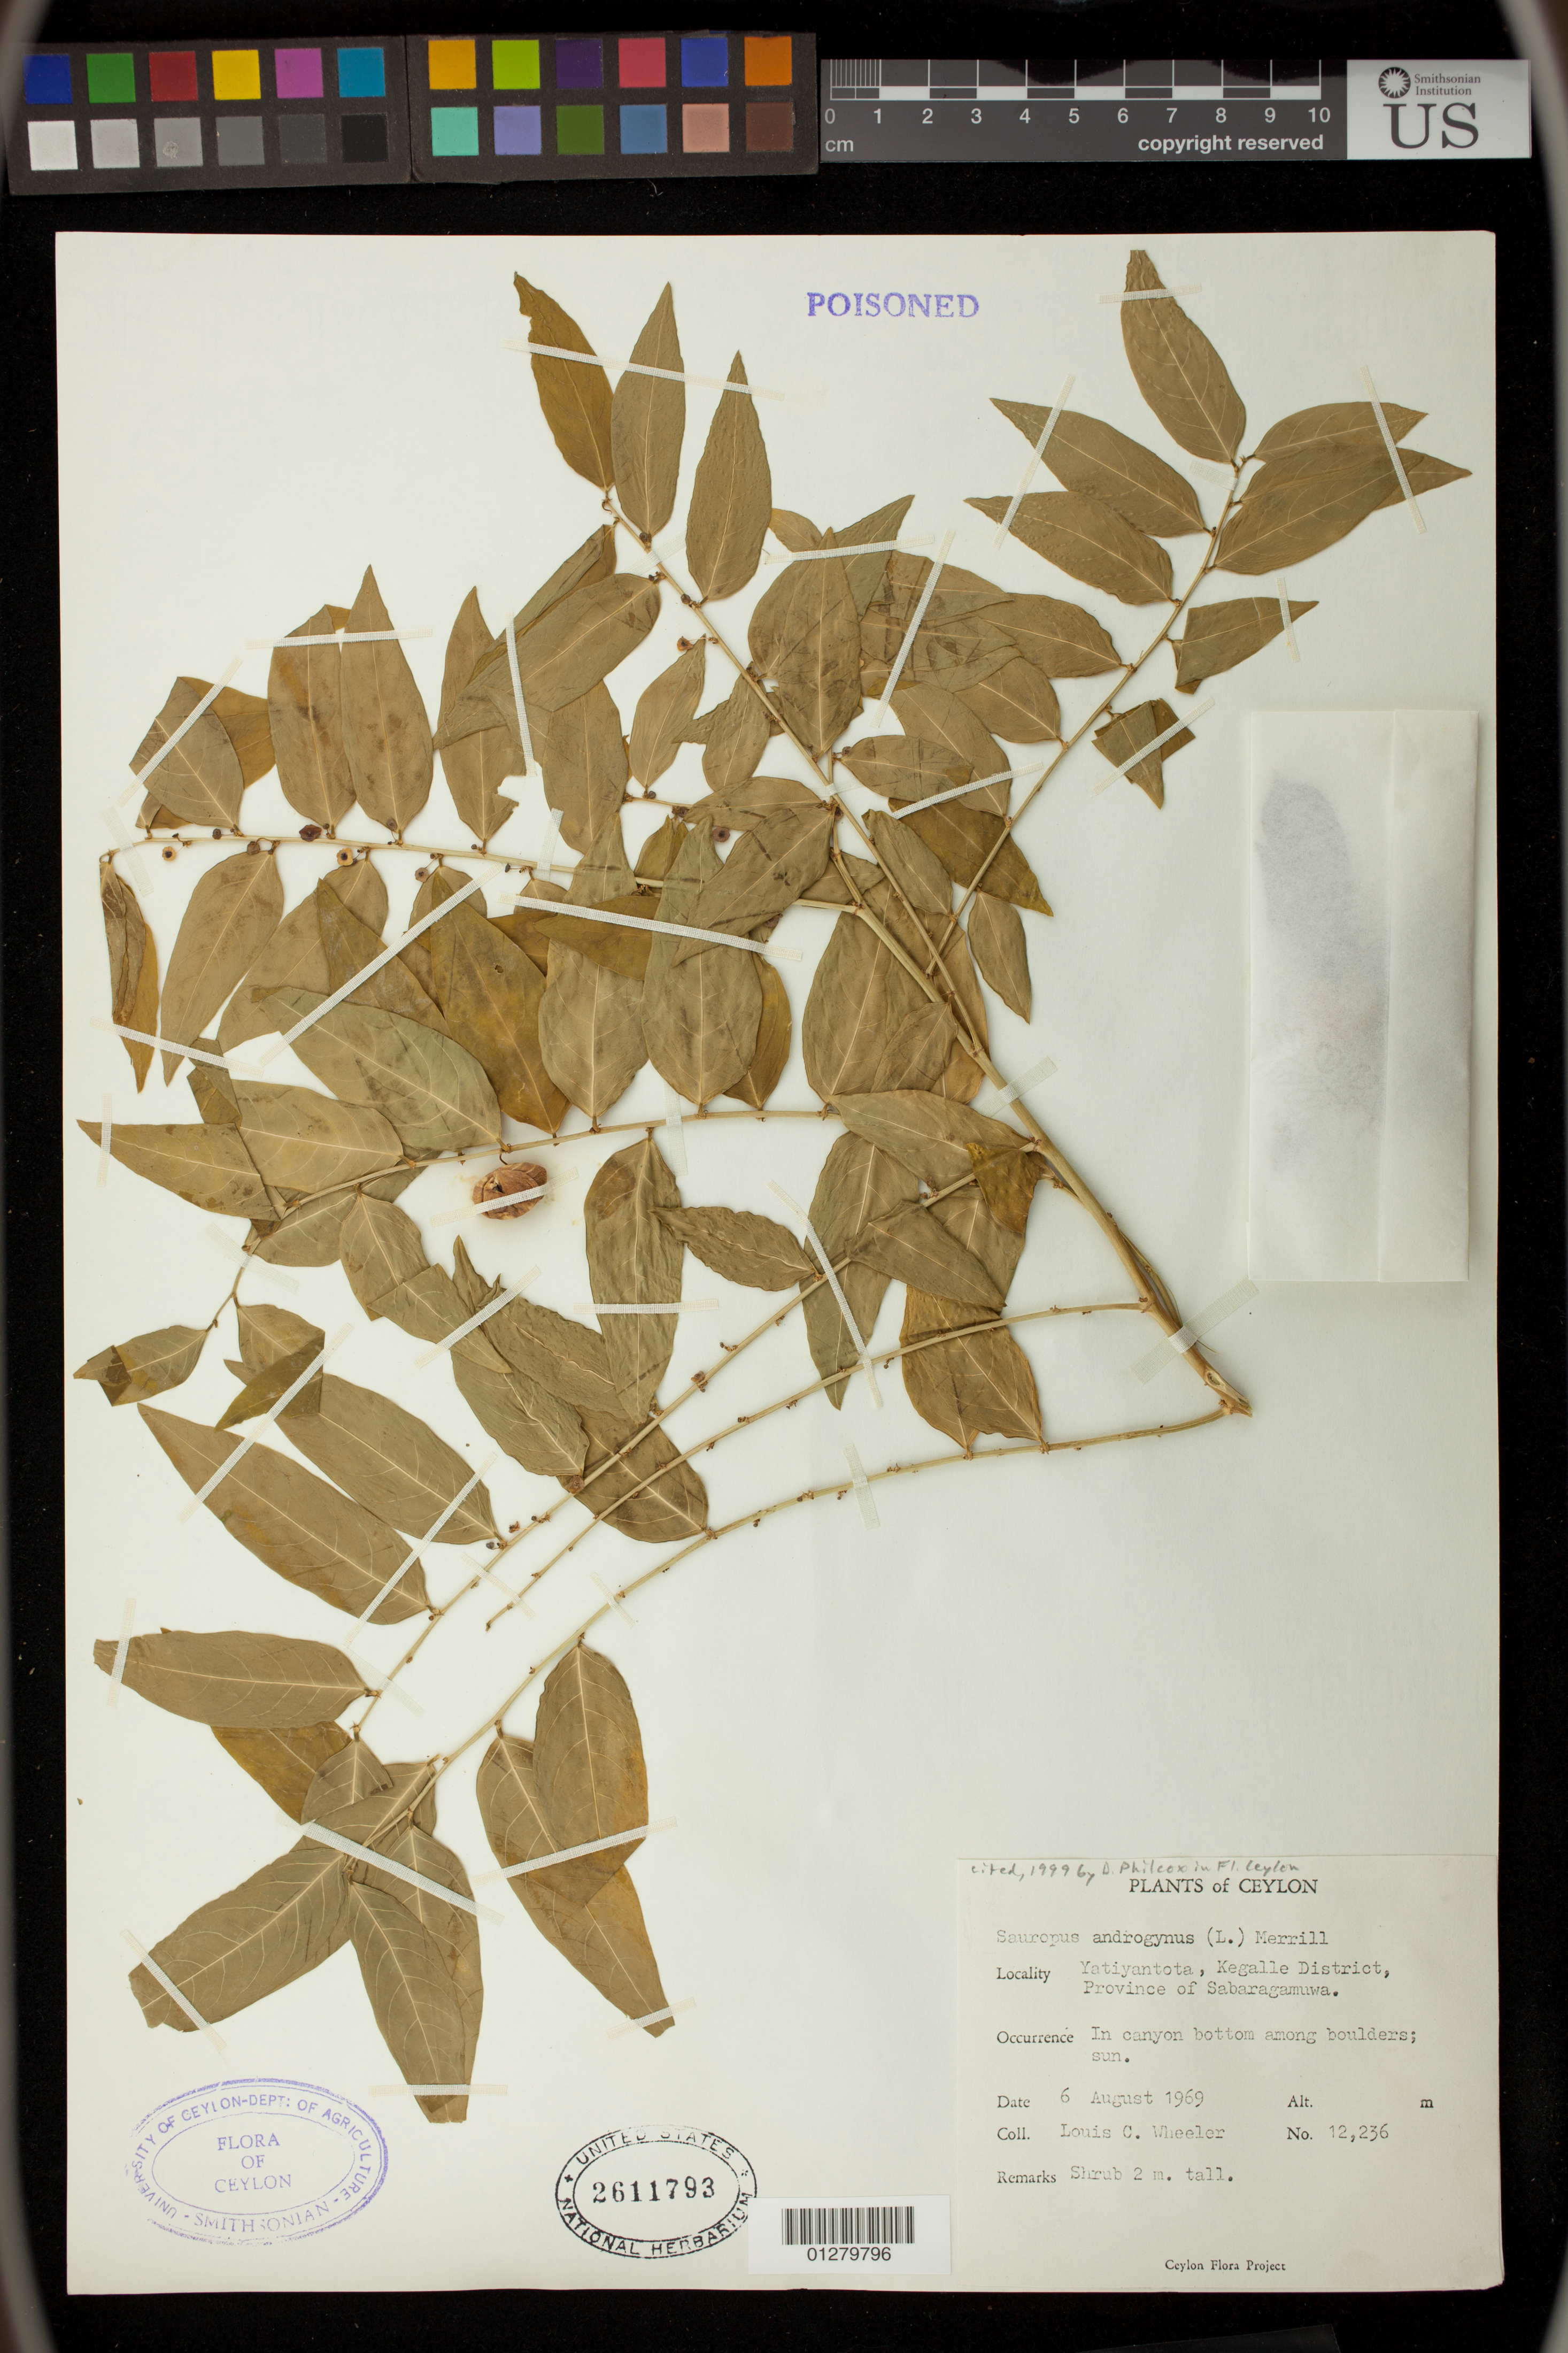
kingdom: Plantae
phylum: Tracheophyta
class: Magnoliopsida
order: Malpighiales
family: Phyllanthaceae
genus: Sauropus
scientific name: Sauropus androgynus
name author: (L.) Merr.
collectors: L. C. Wheeler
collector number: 12236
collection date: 1969-08-06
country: Sri Lanka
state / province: Sabaragamuwa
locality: Yatiyantota, Kegalle District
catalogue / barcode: US 2611793